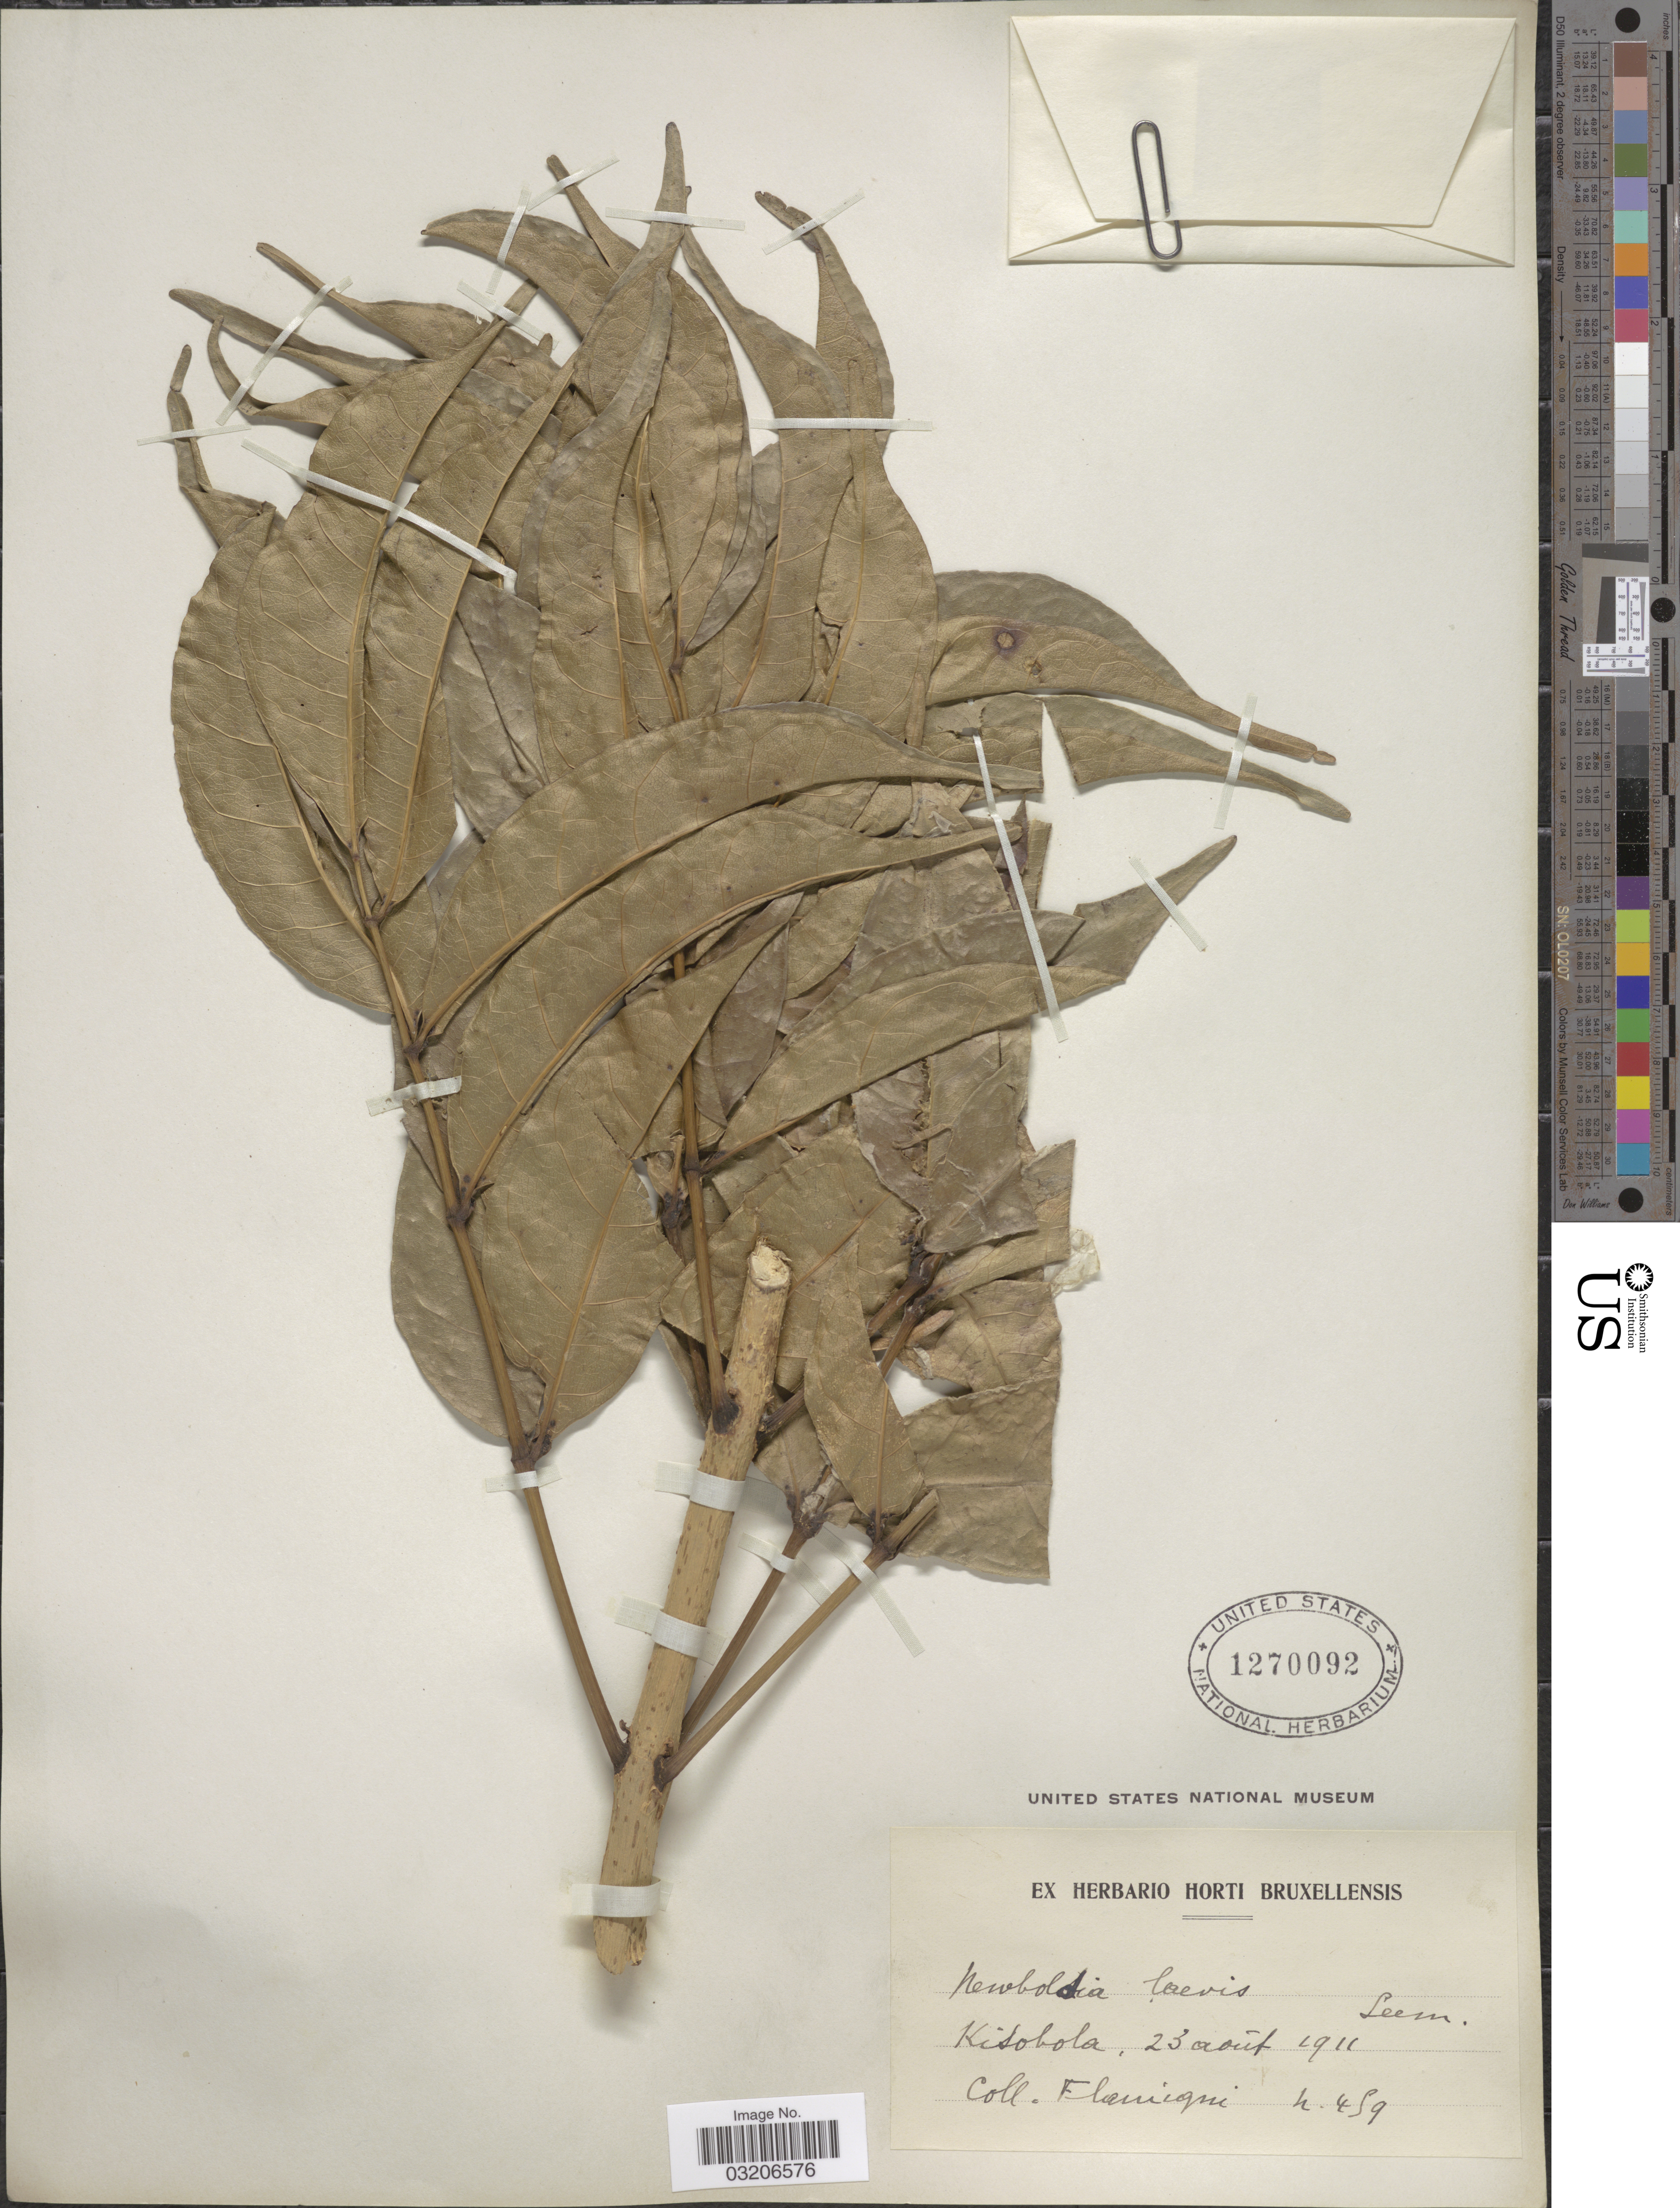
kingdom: Plantae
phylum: Tracheophyta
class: Magnoliopsida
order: Lamiales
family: Bignoniaceae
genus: Newbouldia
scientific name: Newbouldia laevis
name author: (P. Beauv.) Seem. ex Bureau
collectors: -. Flamiqni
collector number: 459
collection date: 1911-08-23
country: Congo, Democratic Republic of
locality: Kitobola.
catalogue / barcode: US 1270092